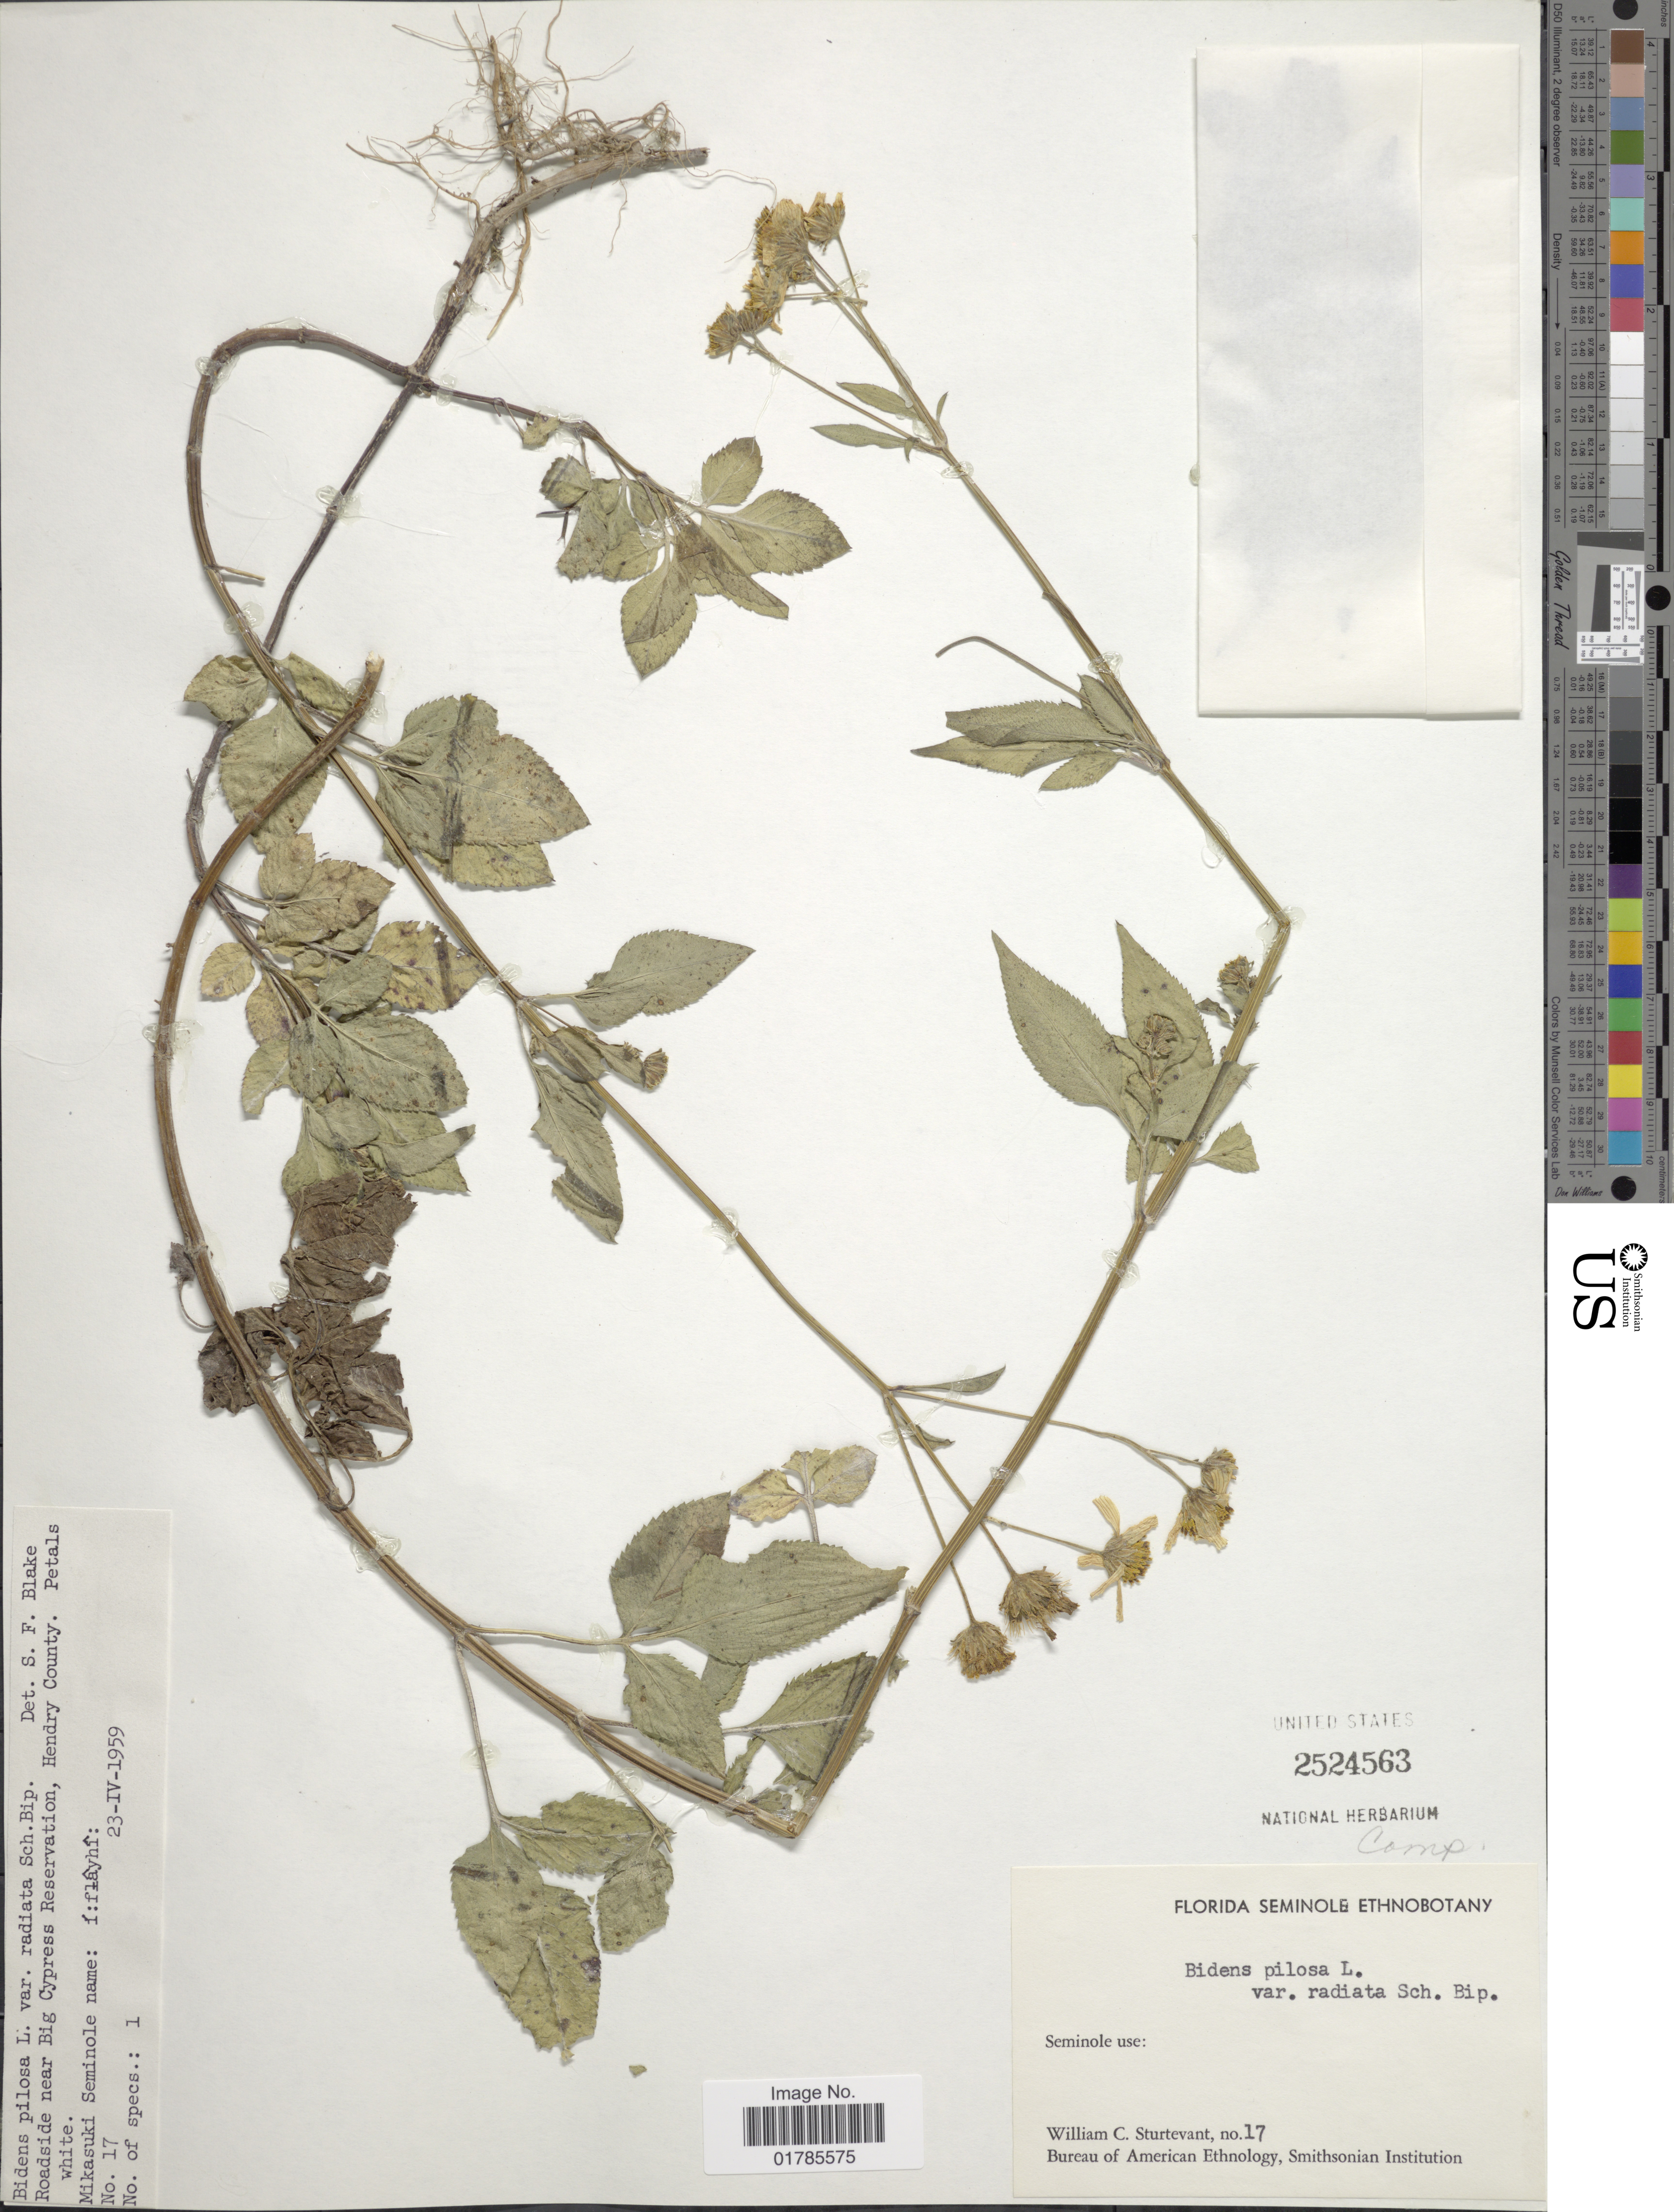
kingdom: Plantae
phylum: Tracheophyta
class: Magnoliopsida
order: Asterales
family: Asteraceae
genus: Bidens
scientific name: Bidens alba var. radiata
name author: (Sch. Bip.) R.E. Ballard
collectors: W. Sturtevant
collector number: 17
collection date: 1959-04-23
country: United States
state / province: Florida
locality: Near Big Cypress Reservation, Hendry County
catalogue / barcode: US 2524563